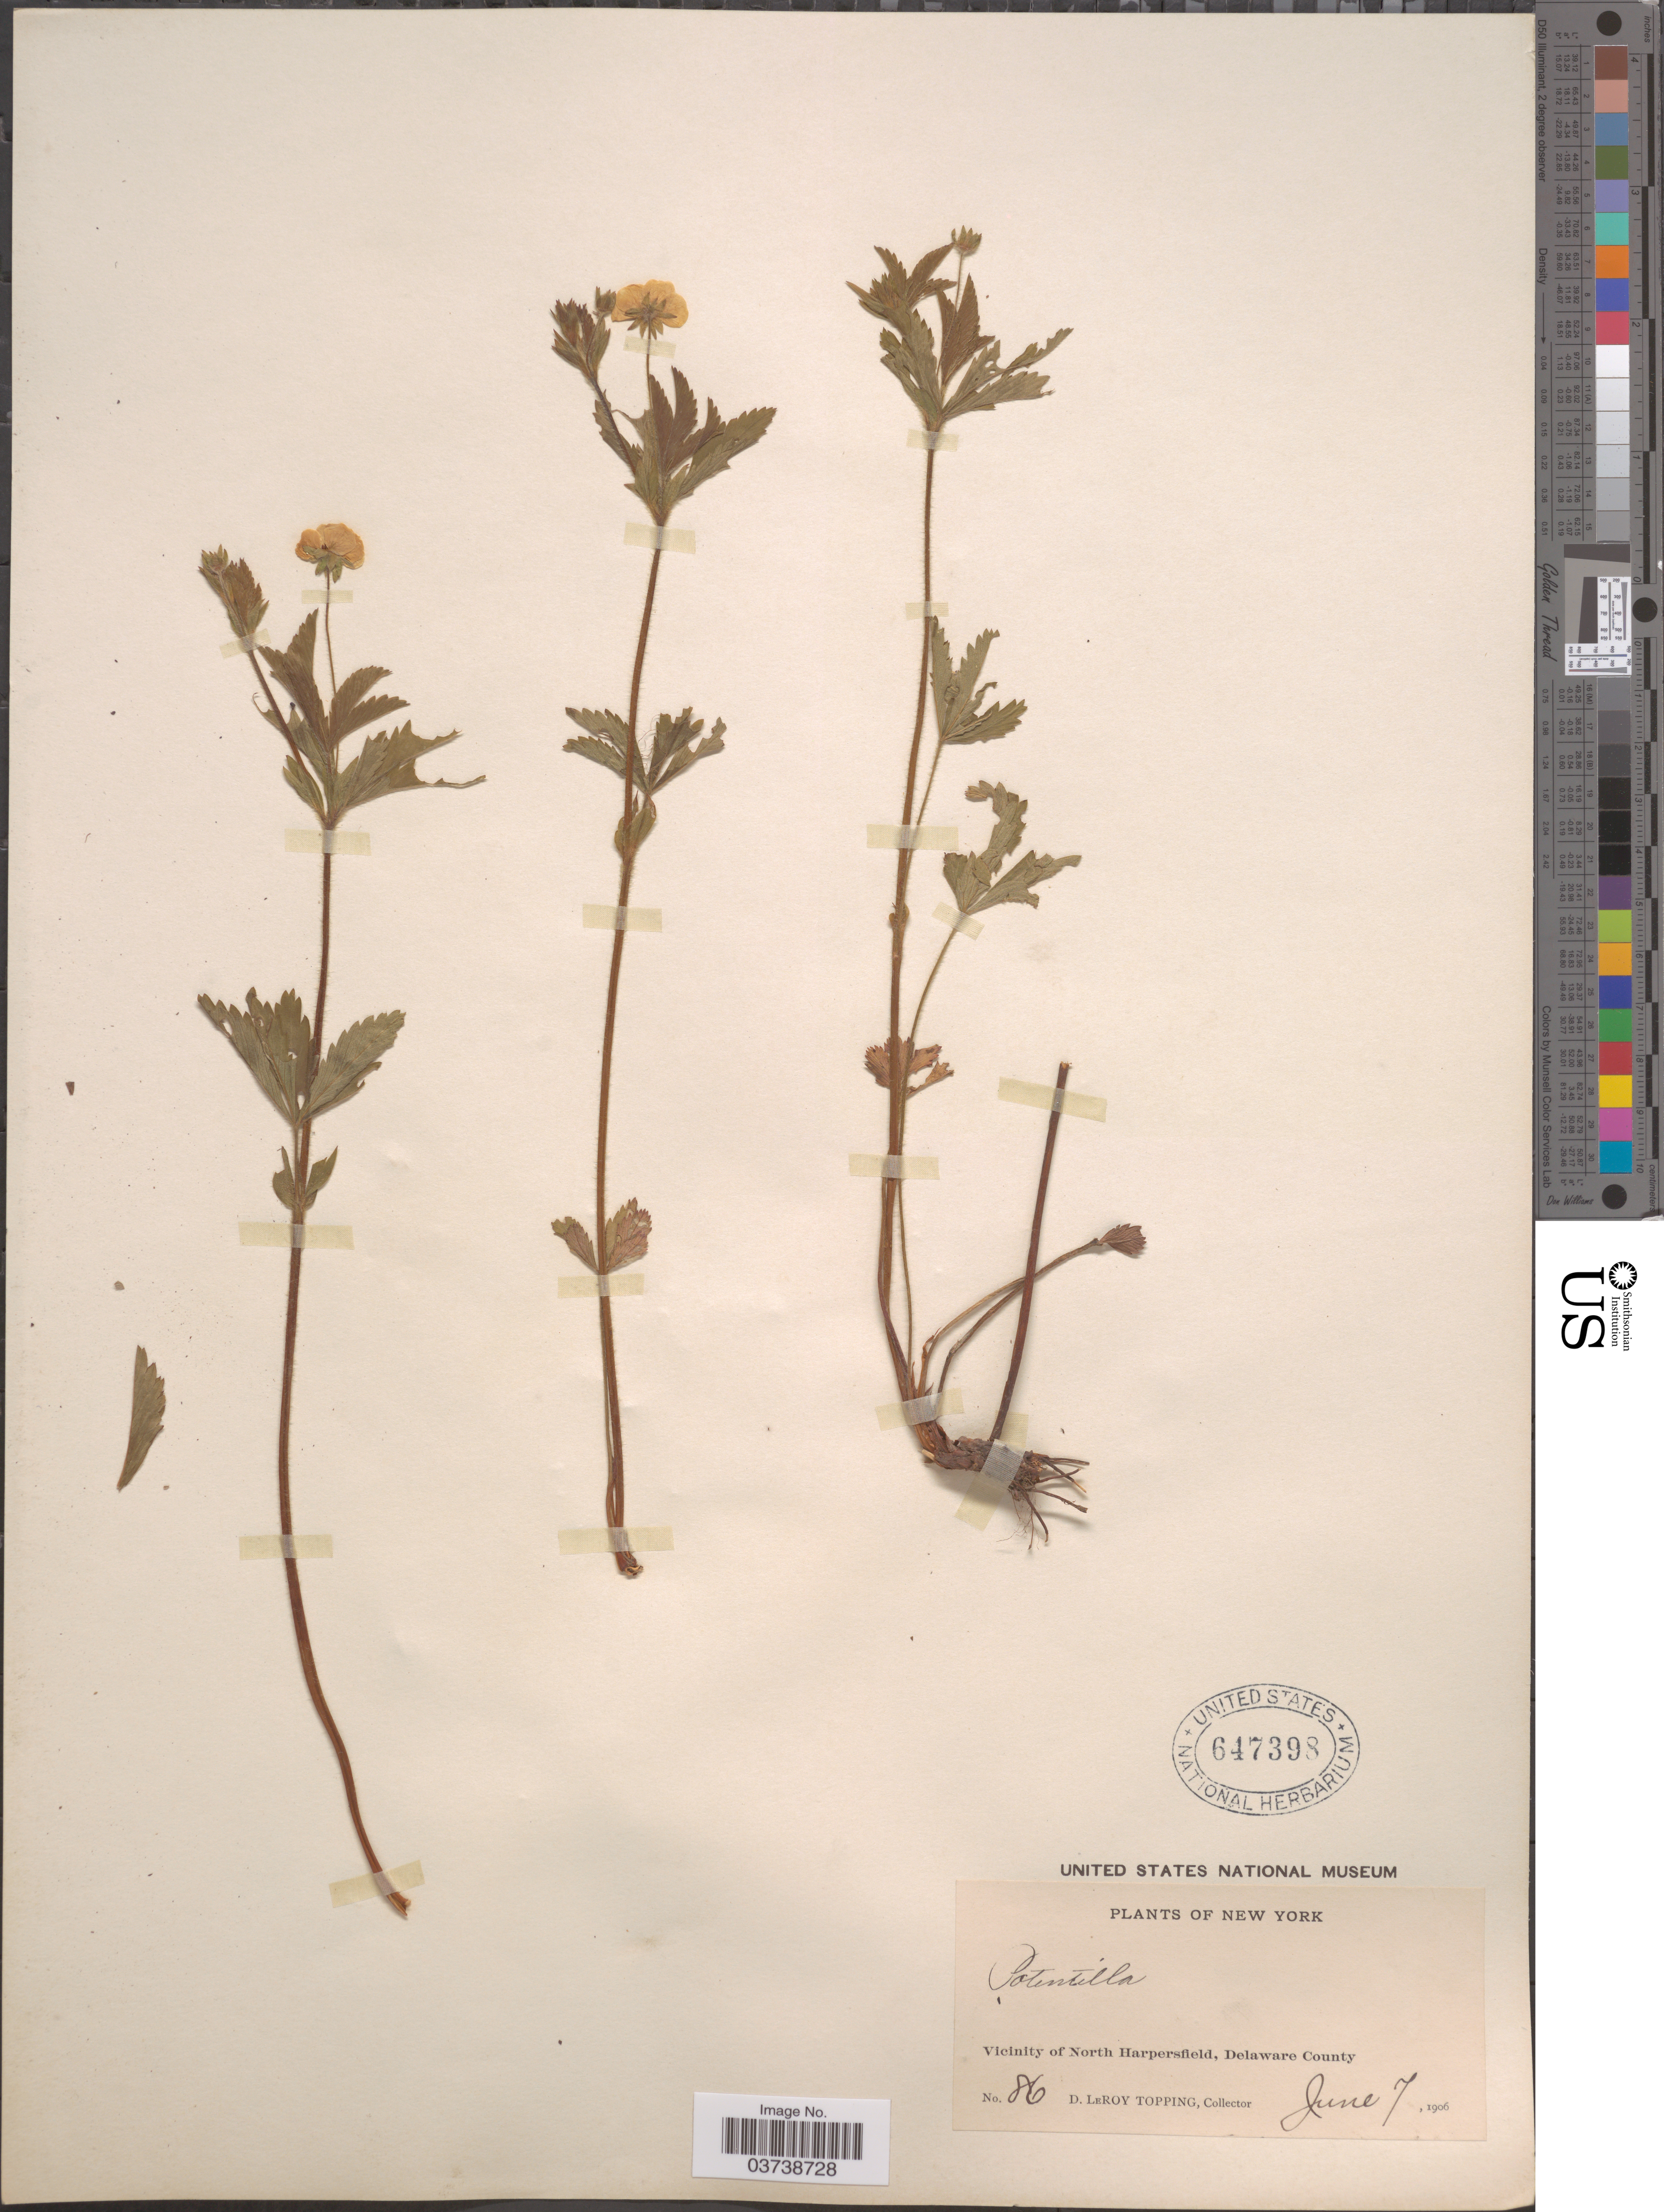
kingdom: Plantae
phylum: Tracheophyta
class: Magnoliopsida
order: Rosales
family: Rosaceae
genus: Potentilla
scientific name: Potentilla canadensis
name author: L.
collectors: D. L. Topping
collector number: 86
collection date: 1906-06-07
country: United States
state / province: New York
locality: Vicinity of North Harpersfield, Delaware County.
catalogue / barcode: US 647398